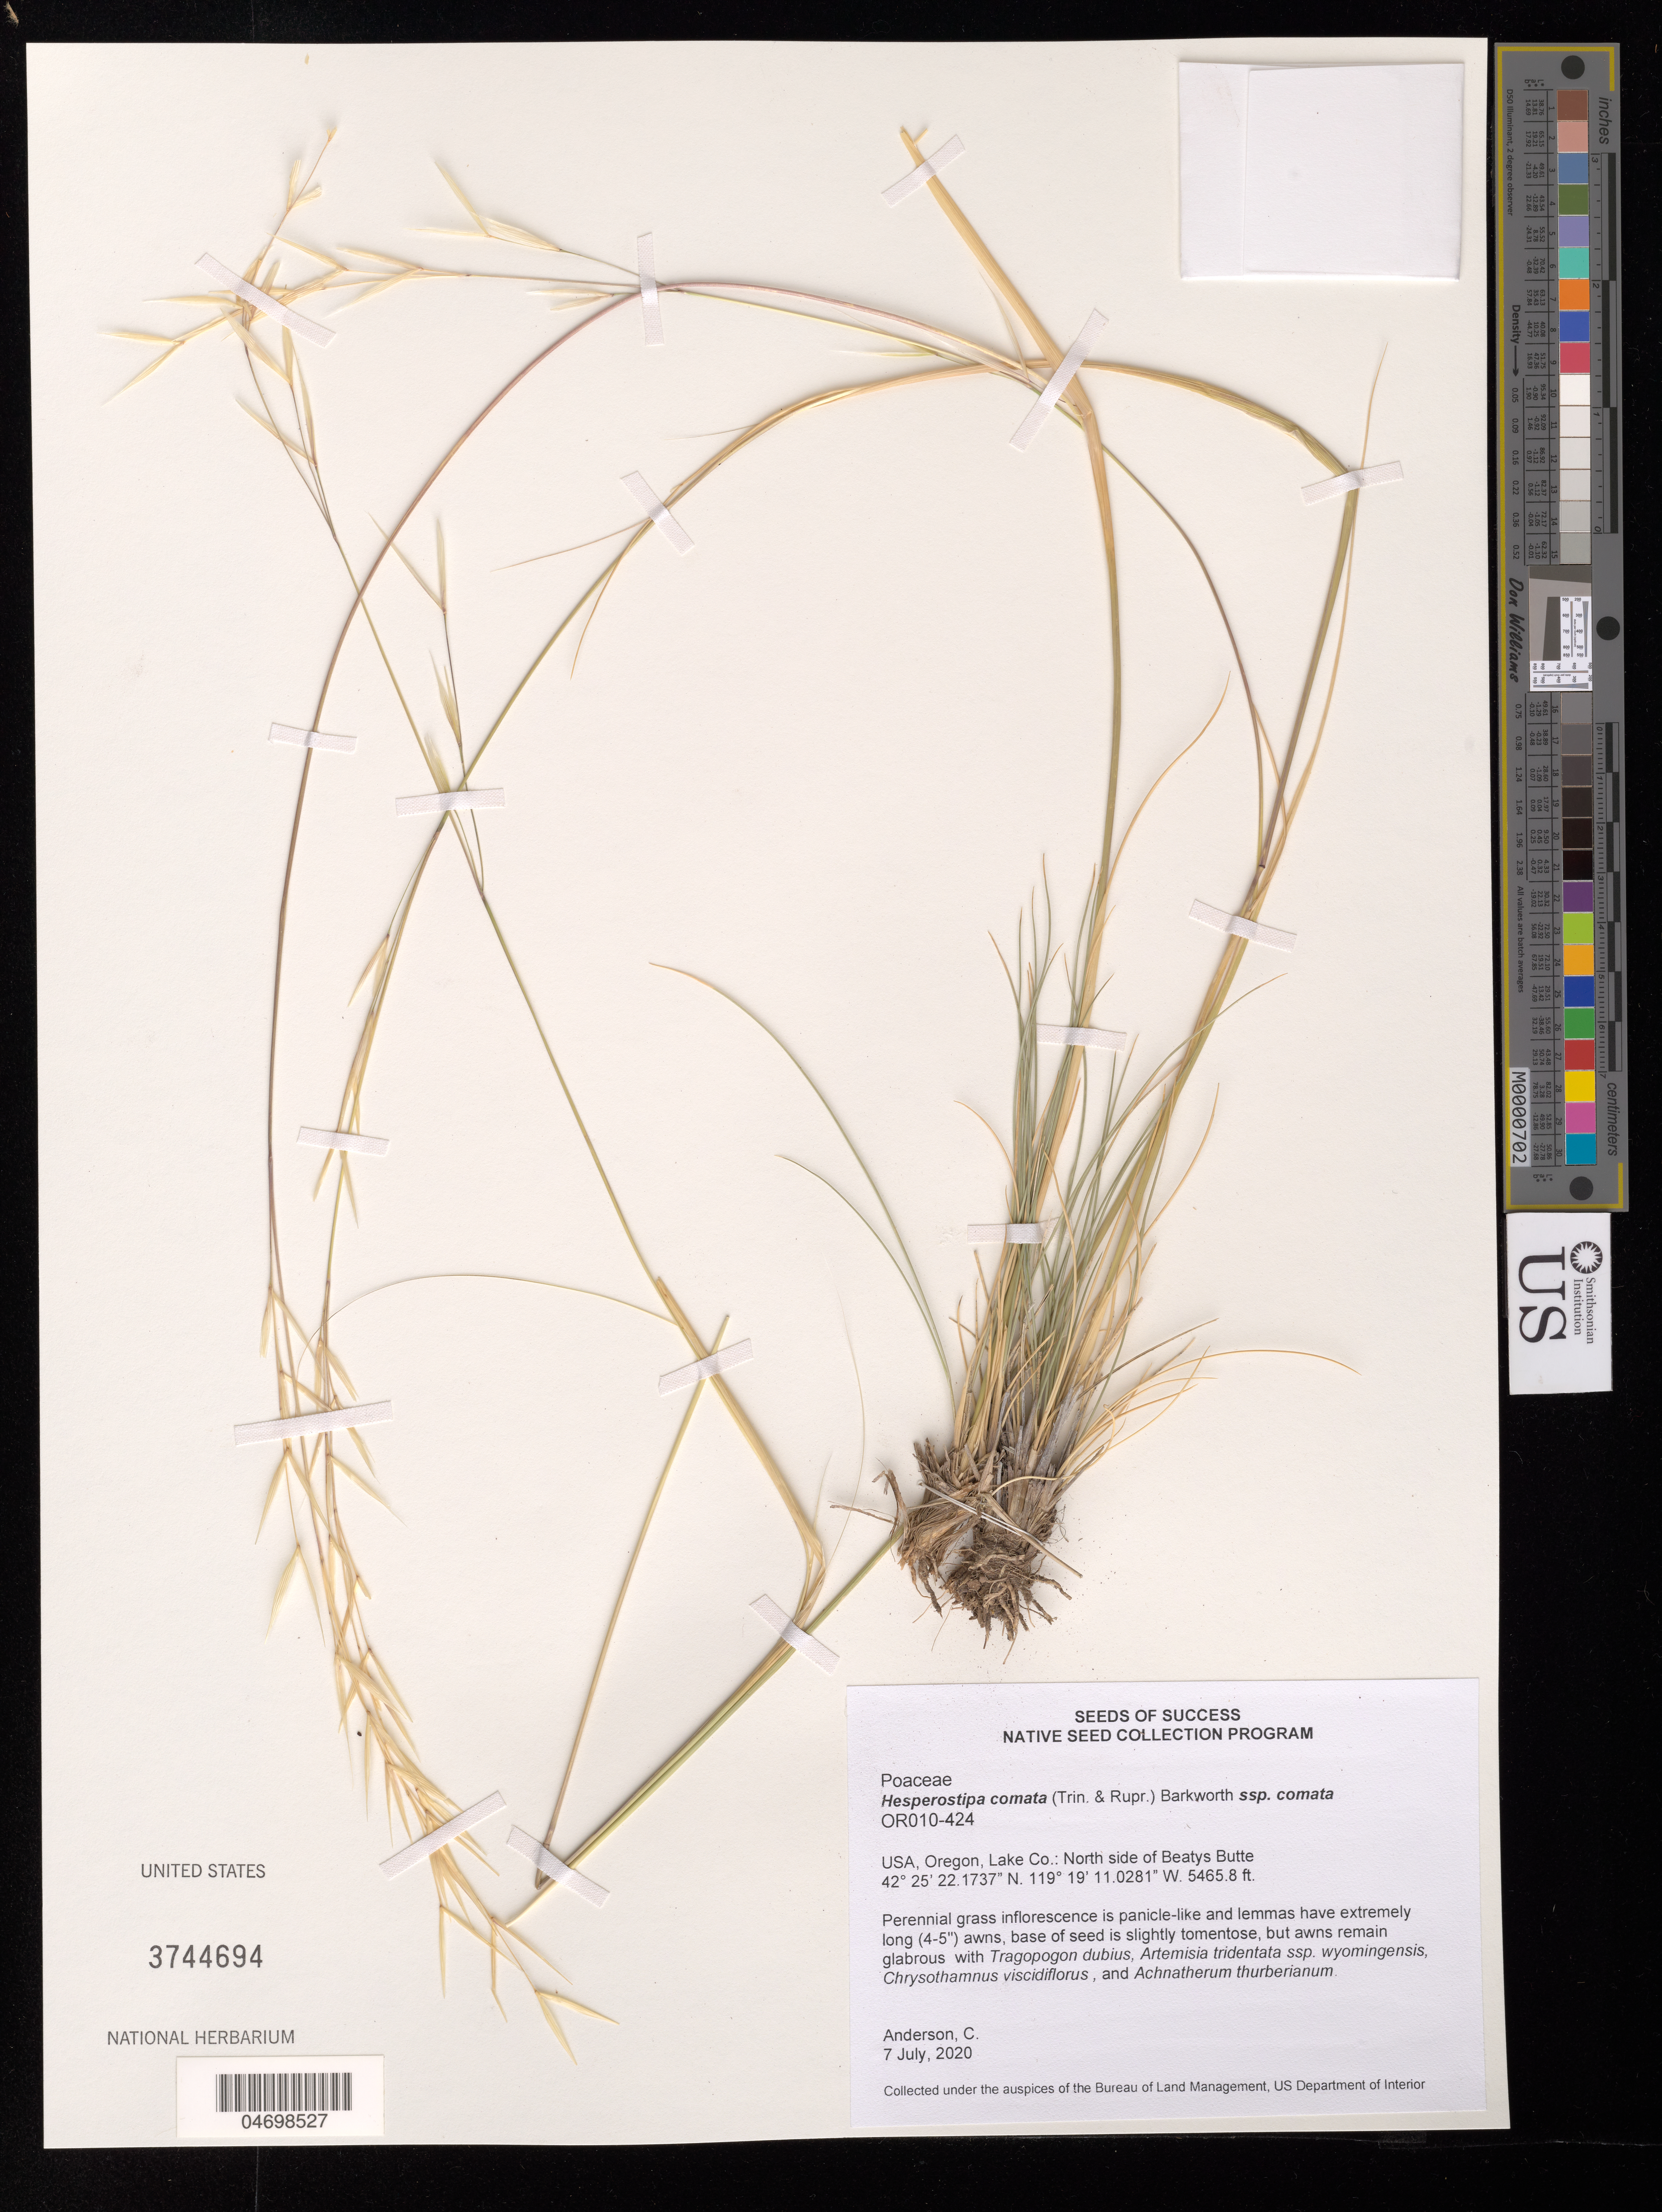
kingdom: Plantae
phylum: Tracheophyta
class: Liliopsida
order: Poales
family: Poaceae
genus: Hesperostipa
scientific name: Hesperostipa comata subsp. comata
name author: (Trin. & Rupr.) Barkworth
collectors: C. Anderson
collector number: OR010-424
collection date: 2020-07-07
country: United States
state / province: Oregon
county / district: Lake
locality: North side of Beatys Butte.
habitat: Tragopogon dubius, Artemisia tridentata ssp. wyomingensis, Chrysothamnus viscidiflorus, Achnatherum thurberianum.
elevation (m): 1666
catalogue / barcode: US 3744694